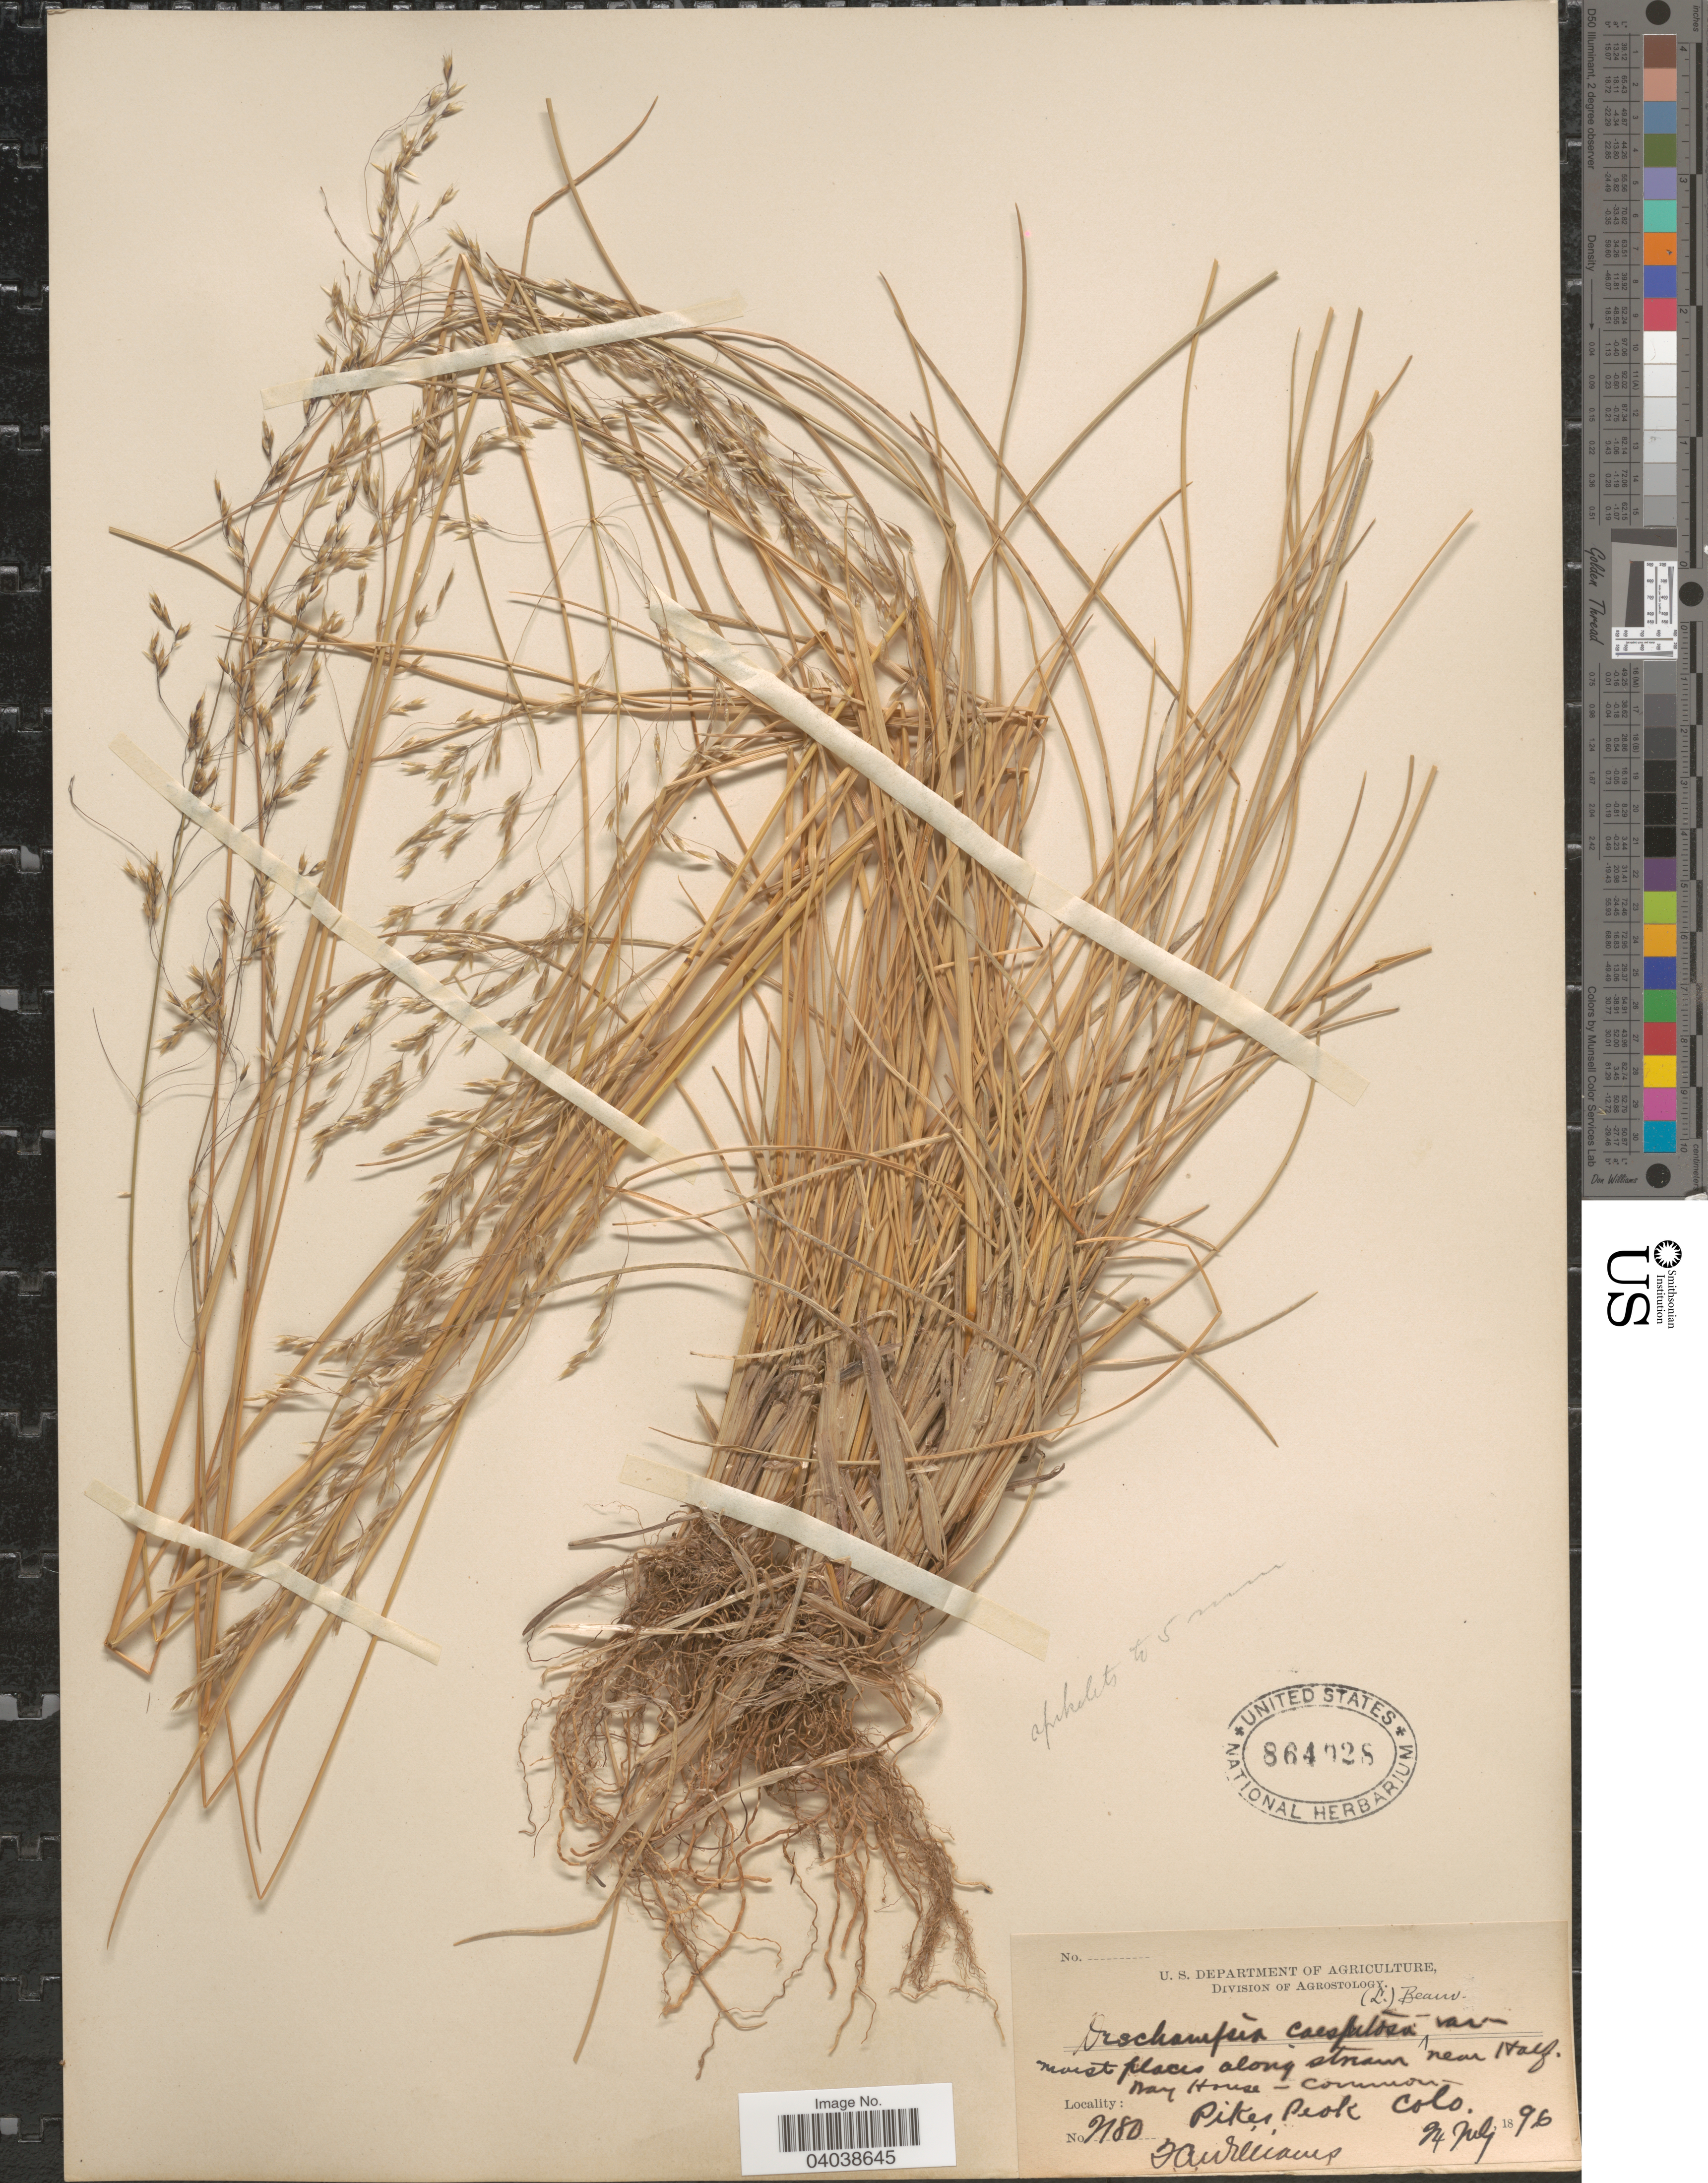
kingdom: Plantae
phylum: Tracheophyta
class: Liliopsida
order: Poales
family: Poaceae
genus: Deschampsia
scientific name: Deschampsia cespitosa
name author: (L.) P. Beauv.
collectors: J. A. Williams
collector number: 2180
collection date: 1896-07-24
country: United States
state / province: Colorado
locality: Pikes Peak.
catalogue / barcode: US 864028